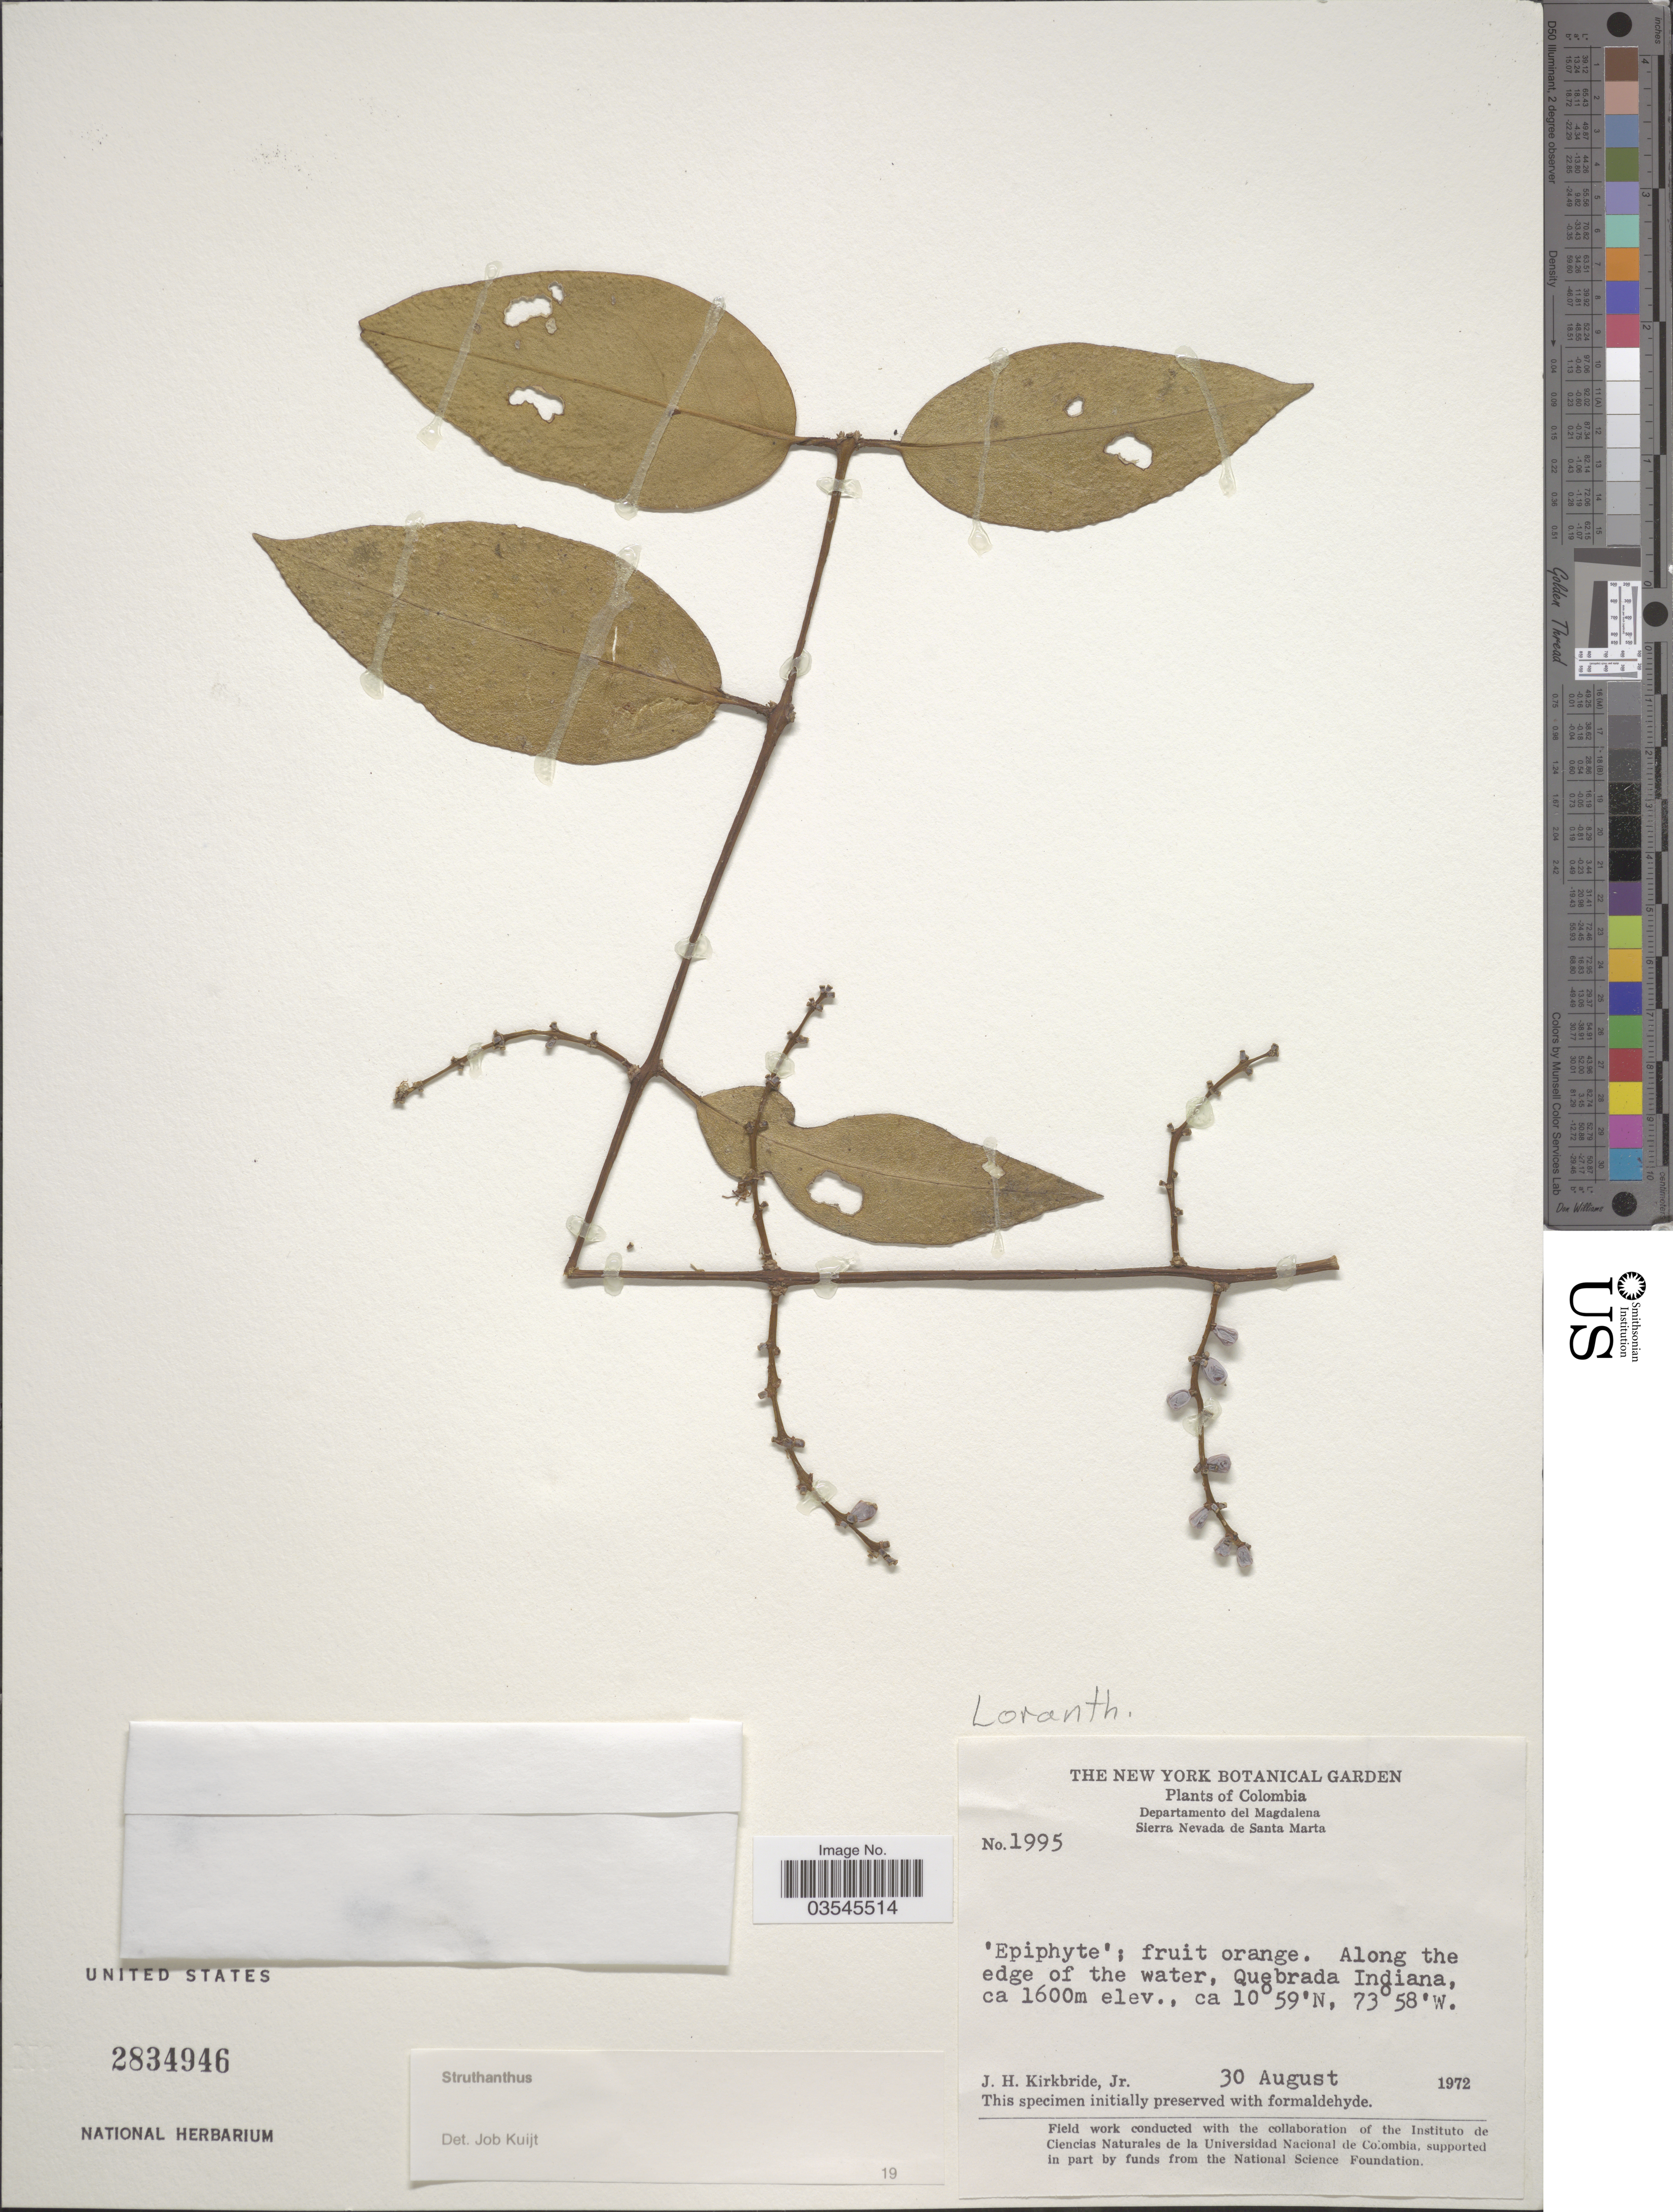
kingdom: Plantae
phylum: Tracheophyta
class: Magnoliopsida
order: Santalales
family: Loranthaceae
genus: Struthanthus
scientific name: Struthanthus sp.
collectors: J. H. Kirkbride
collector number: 1995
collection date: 1972-08-30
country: Colombia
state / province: Magdalena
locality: Departamento del Magdalena. Sierra Nevada de Santa Marta. Quebrada Indiana.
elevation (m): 1600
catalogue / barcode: US 2834946